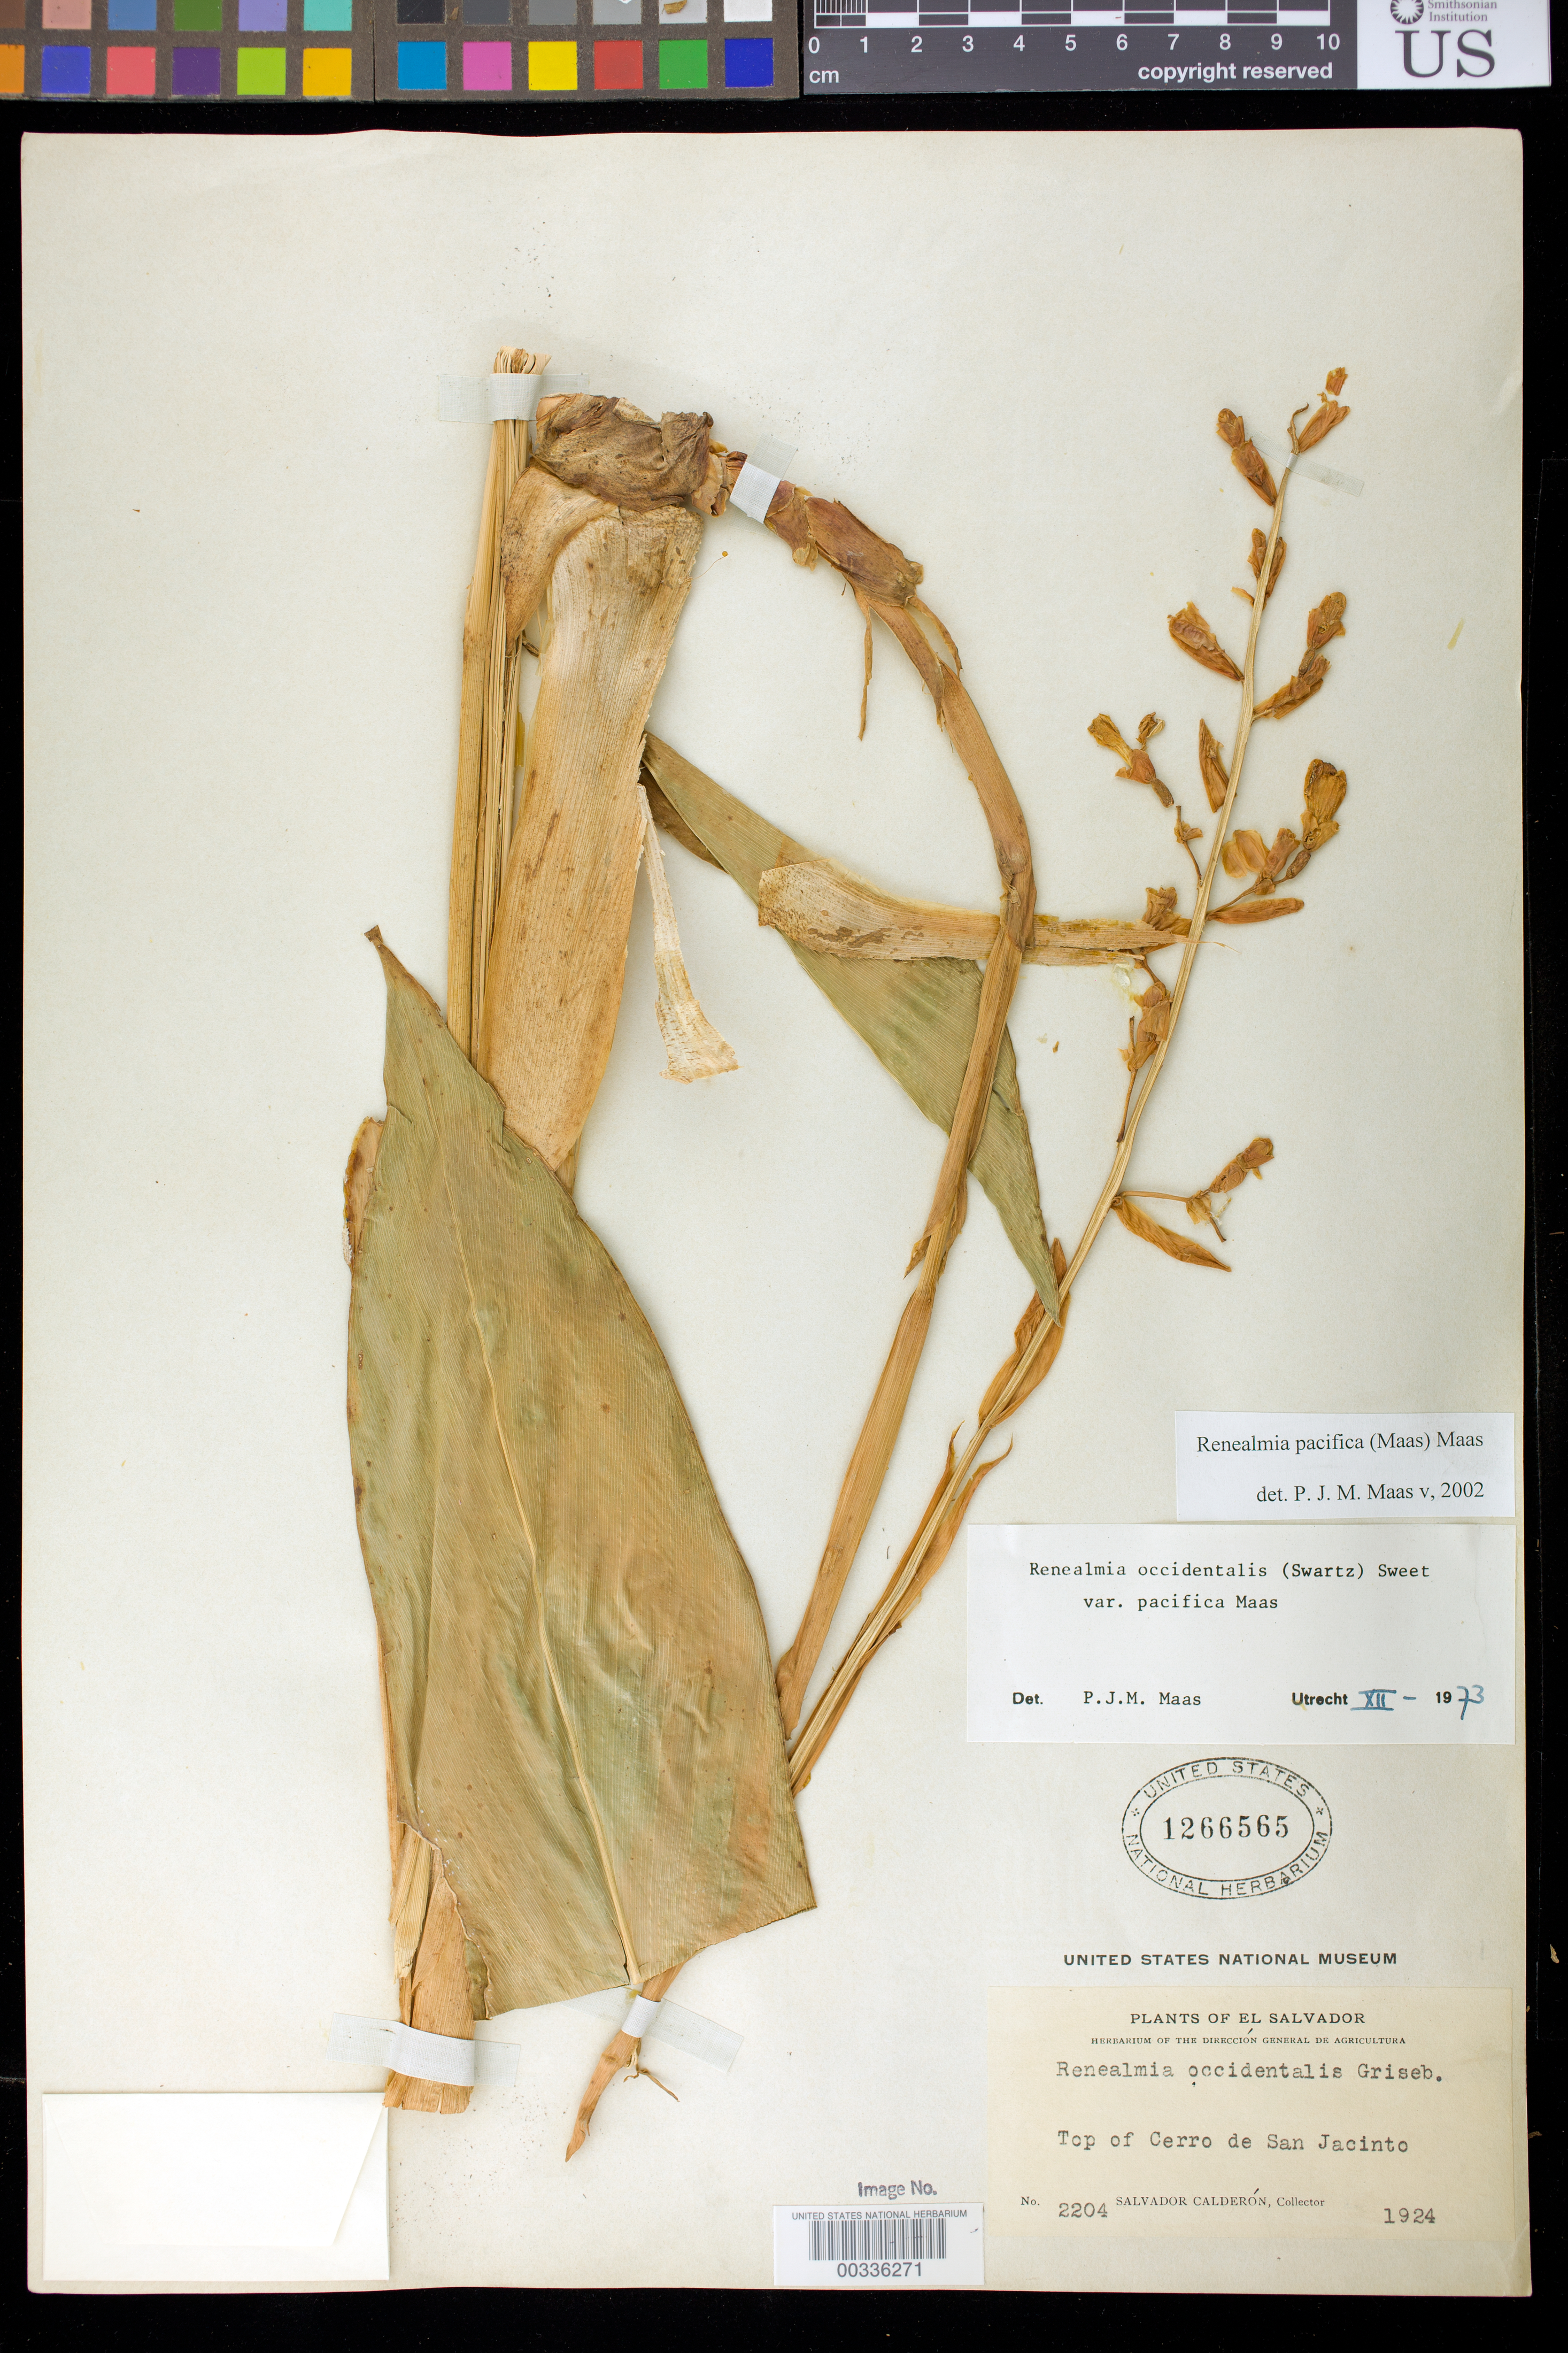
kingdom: Plantae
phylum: Tracheophyta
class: Liliopsida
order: Zingiberales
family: Zingiberaceae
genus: Renealmia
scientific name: Renealmia pacifica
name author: (Maas) Maas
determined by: Maas, Paul J. M.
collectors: S. Calderón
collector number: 2204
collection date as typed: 1924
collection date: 1924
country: El Salvador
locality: Top of cerro de san jacinto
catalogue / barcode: US 1266565